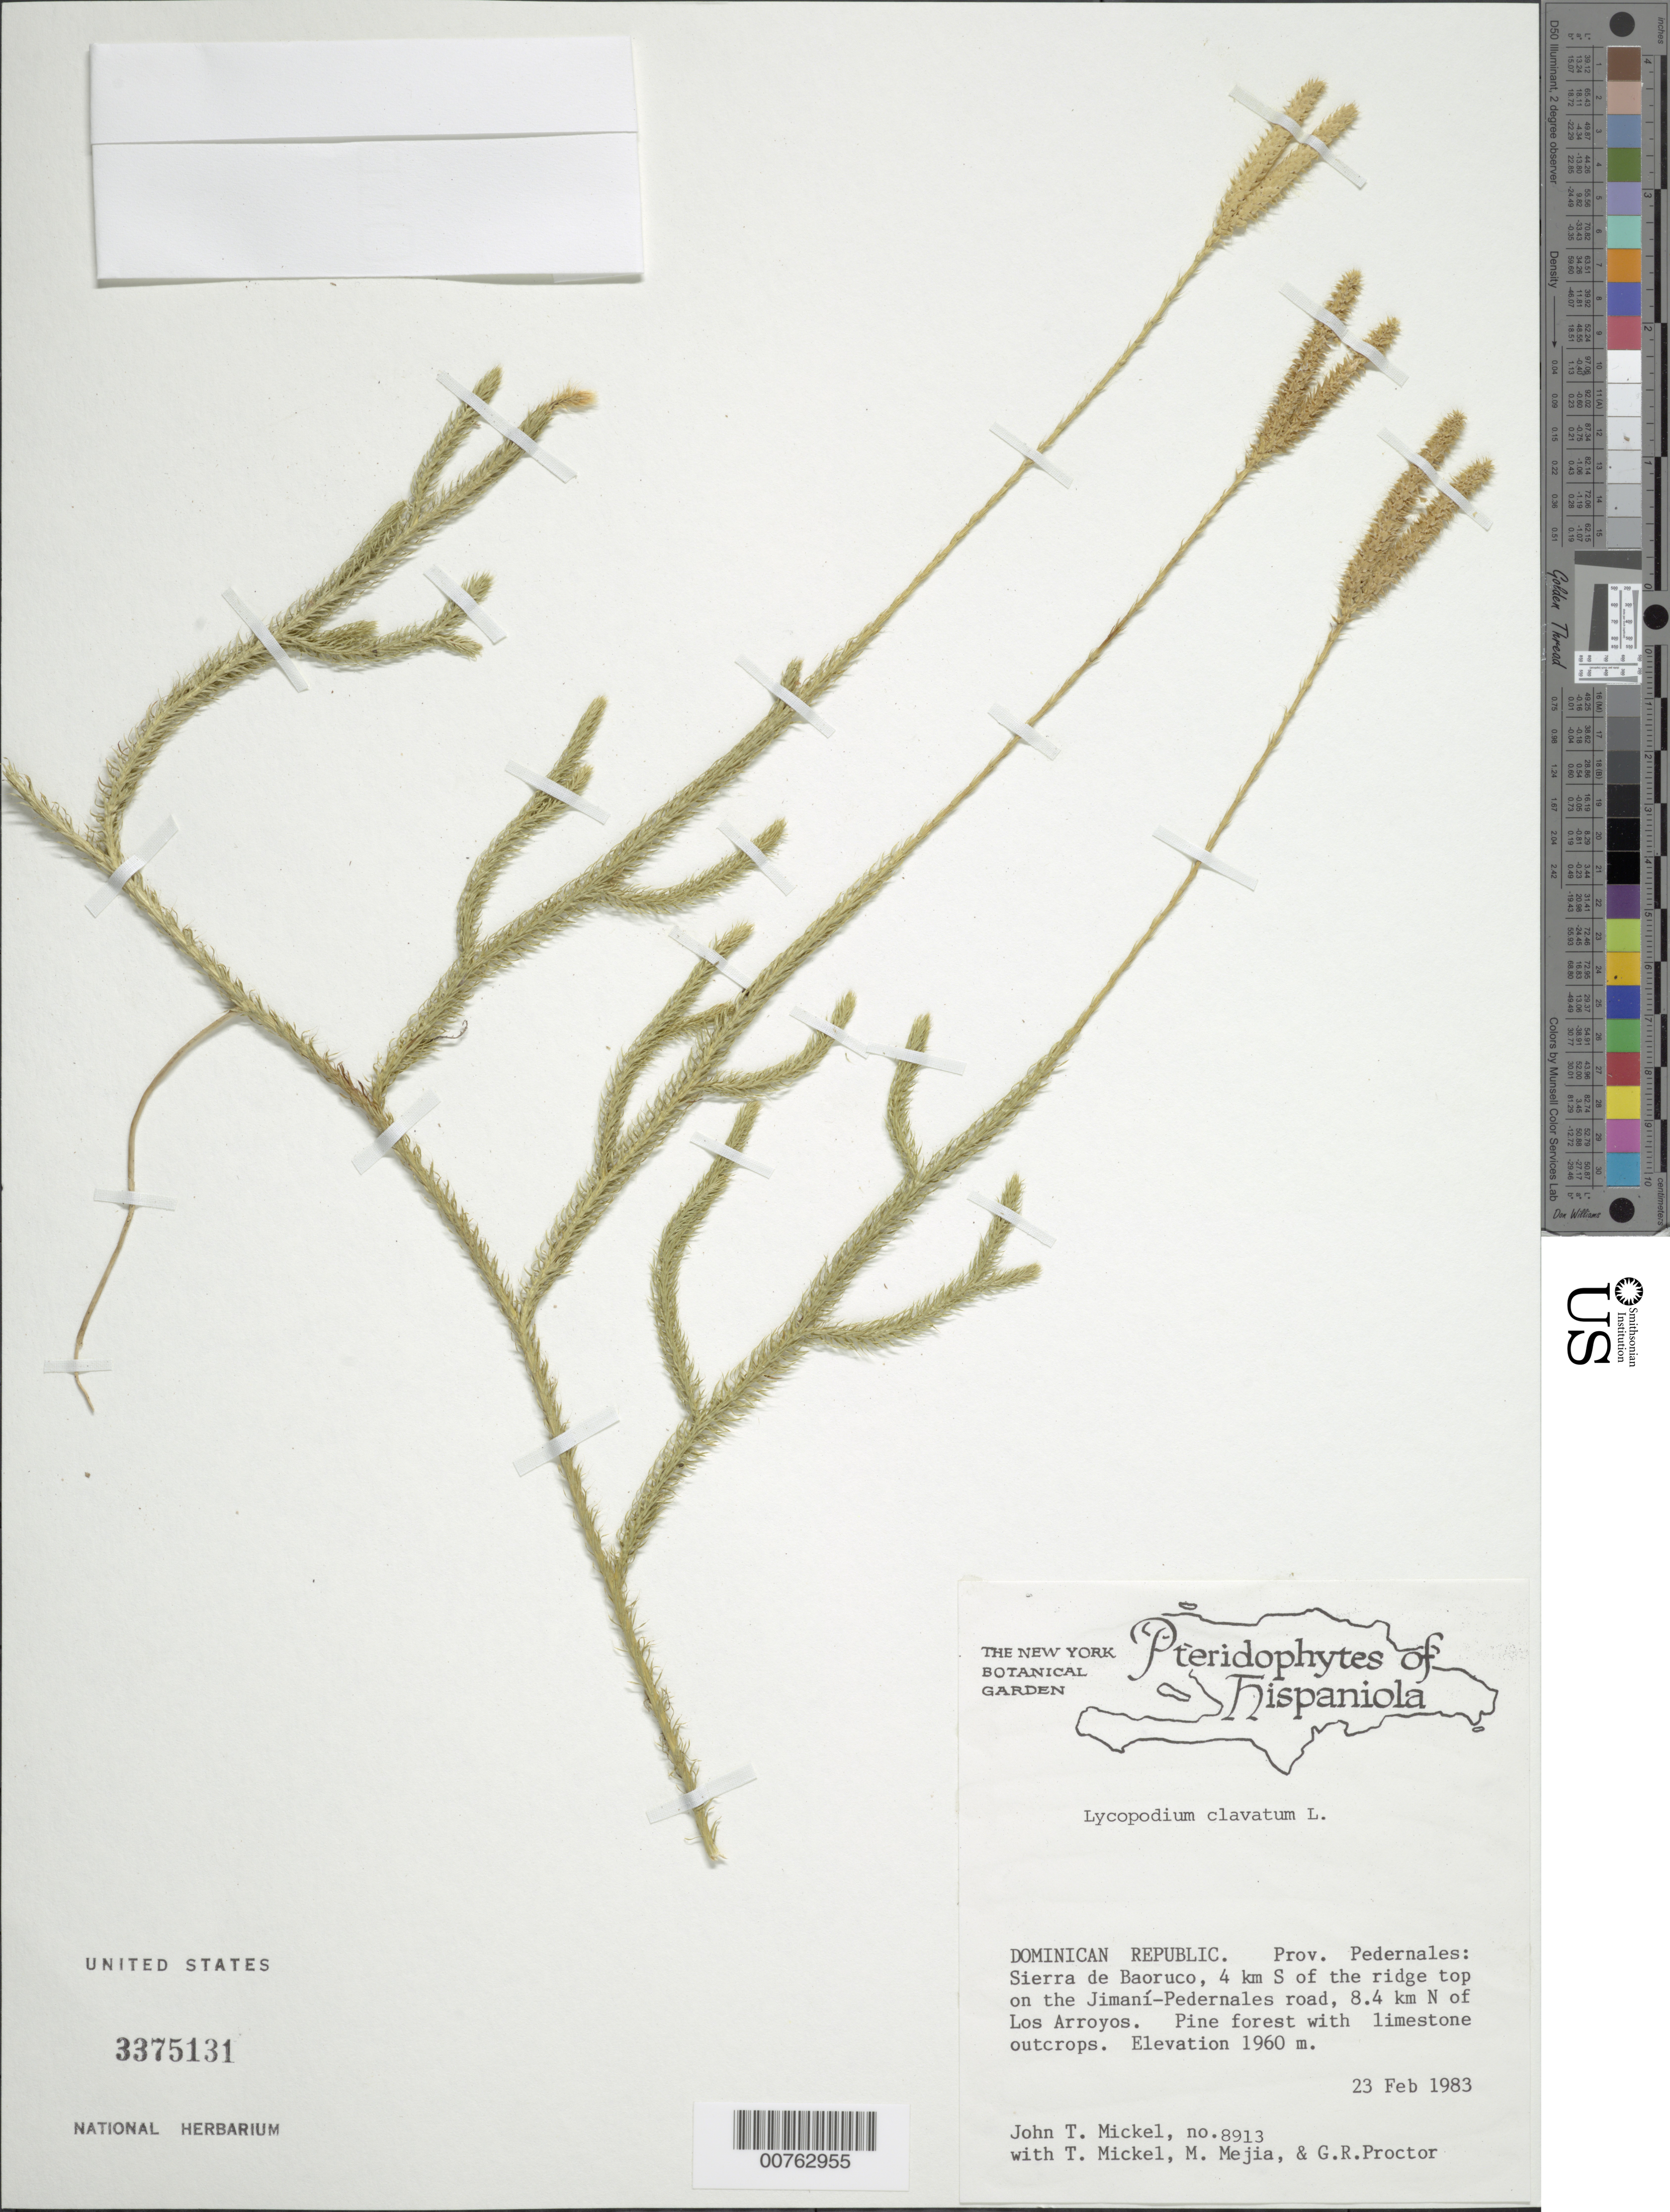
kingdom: Plantae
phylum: Tracheophyta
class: Lycopodiopsida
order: Lycopodiales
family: Lycopodiaceae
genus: Lycopodium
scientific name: Lycopodium clavatum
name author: L.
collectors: J. T. Mickel, T. Mickel, M. Mejia & G. R. Proctor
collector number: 8913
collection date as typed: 23 Feb 1983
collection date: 1983-02-23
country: Dominican Republic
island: Hispaniola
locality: Prov. Pedernales: Sierra de Baoruco, 4 km S of the ridge top on the Jimaní-Pedernales road, 8.4 km N of Los Arroyos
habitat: Pine forest with limestone outcrops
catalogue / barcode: US 3375131